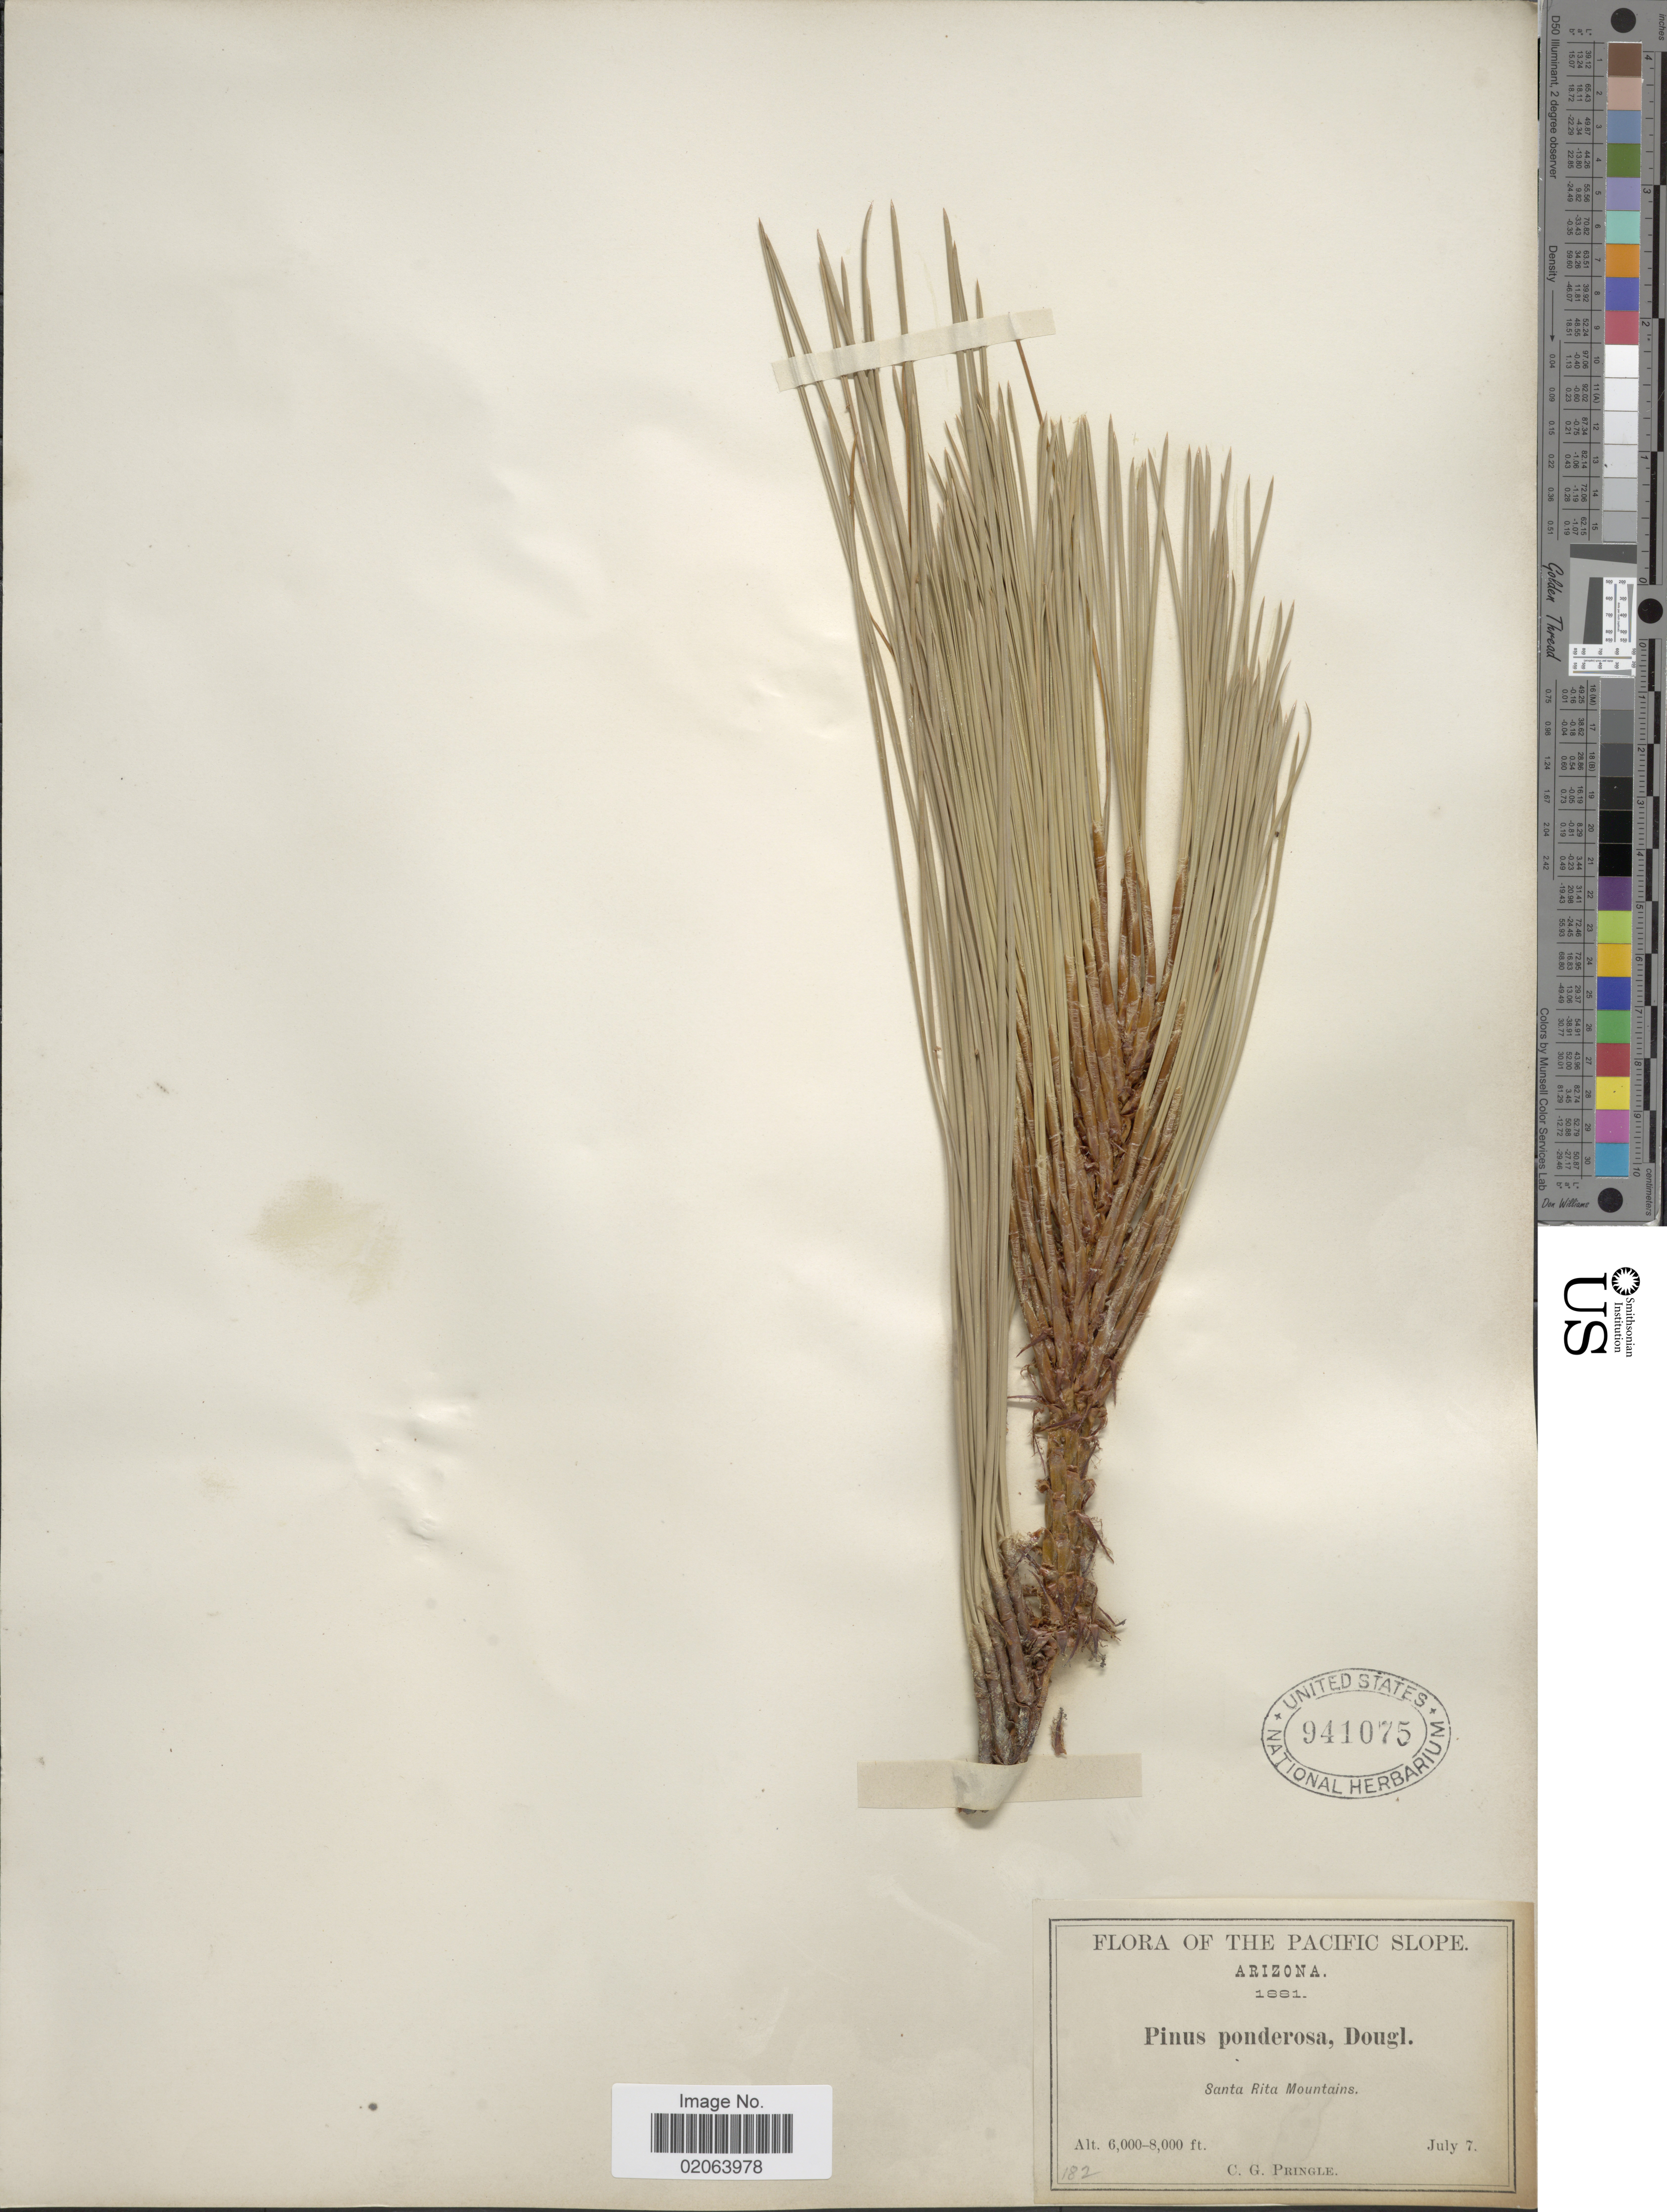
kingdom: Plantae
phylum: Tracheophyta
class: Pinopsida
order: Pinales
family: Pinaceae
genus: Pinus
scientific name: Pinus engelmannii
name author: Carrière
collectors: C. G. Pringle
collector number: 182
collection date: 1881-07-07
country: United States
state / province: Arizona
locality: The Pacific Slope. Santa Rita Mountains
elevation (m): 1829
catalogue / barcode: US 941075